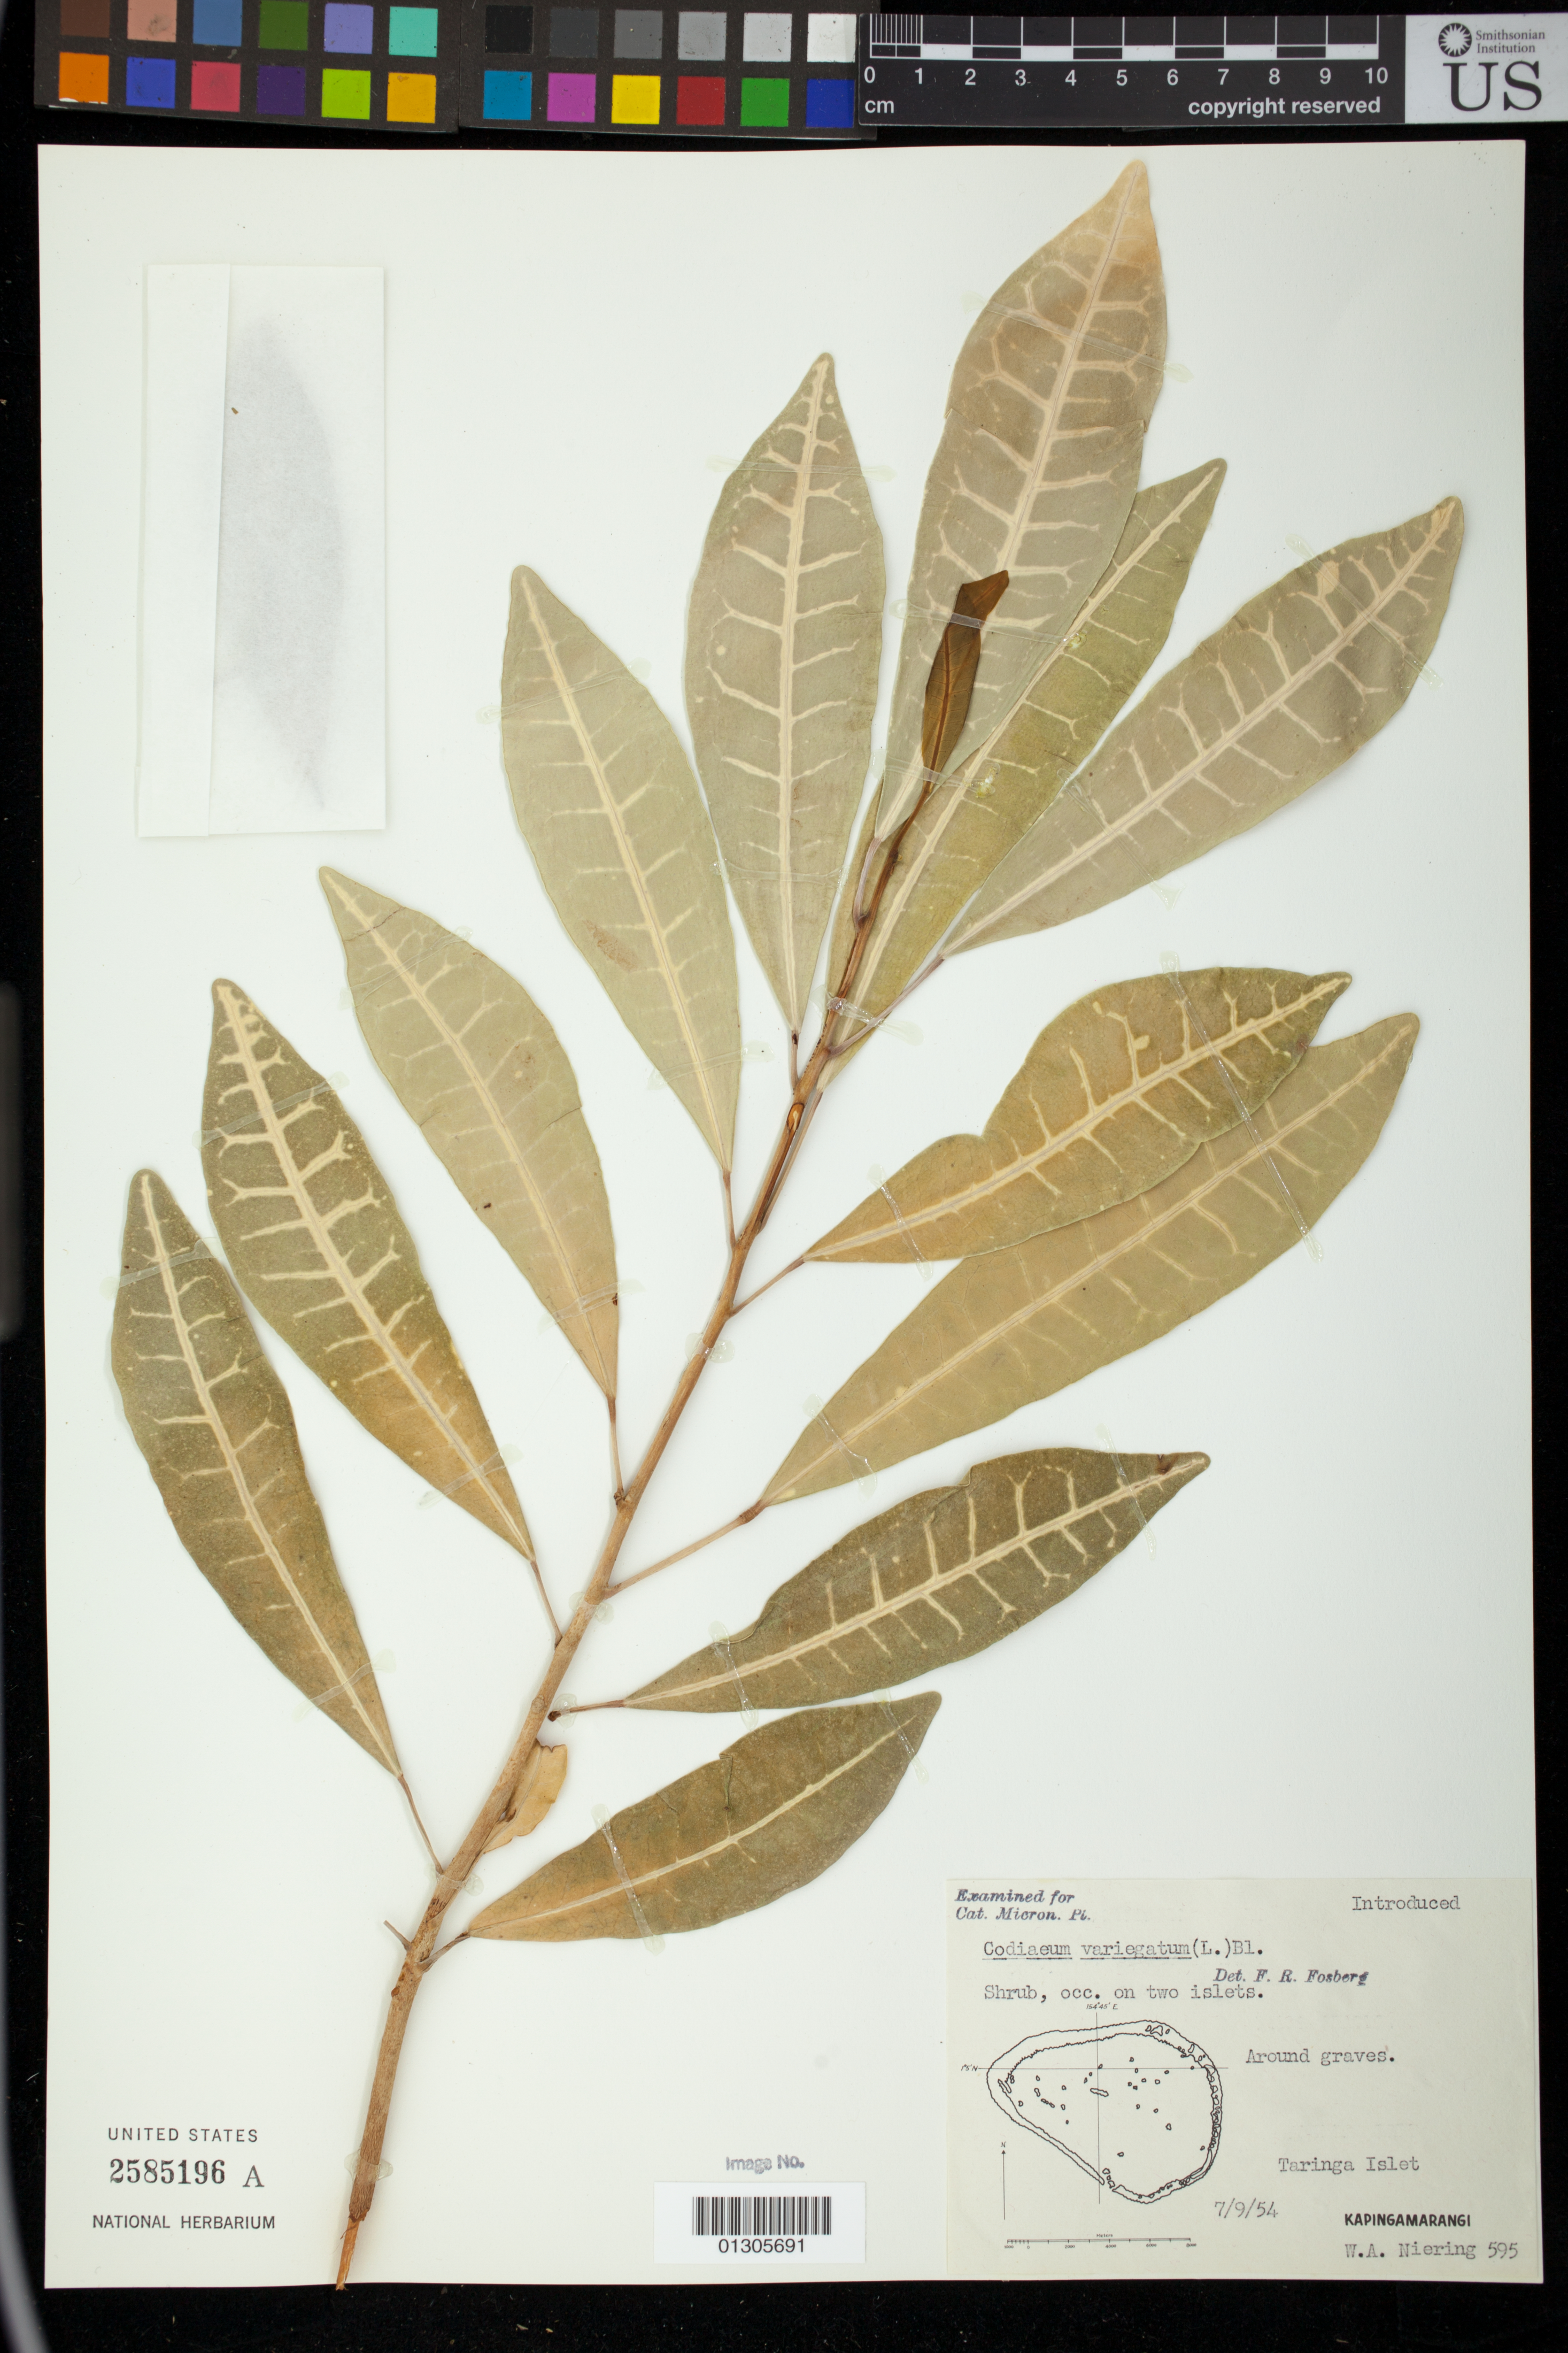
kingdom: Plantae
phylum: Tracheophyta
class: Magnoliopsida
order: Malpighiales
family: Euphorbiaceae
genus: Codiaeum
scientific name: Codiaeum variegatum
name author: (L.) Rumph. ex A. Juss.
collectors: W. Niering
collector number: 595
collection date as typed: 28 Jun 1954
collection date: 1954-09-07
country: Micronesia, Federated States of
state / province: Pohnpei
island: Kapingamarangi Atoll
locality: Taringa Islet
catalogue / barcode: US 2585196A